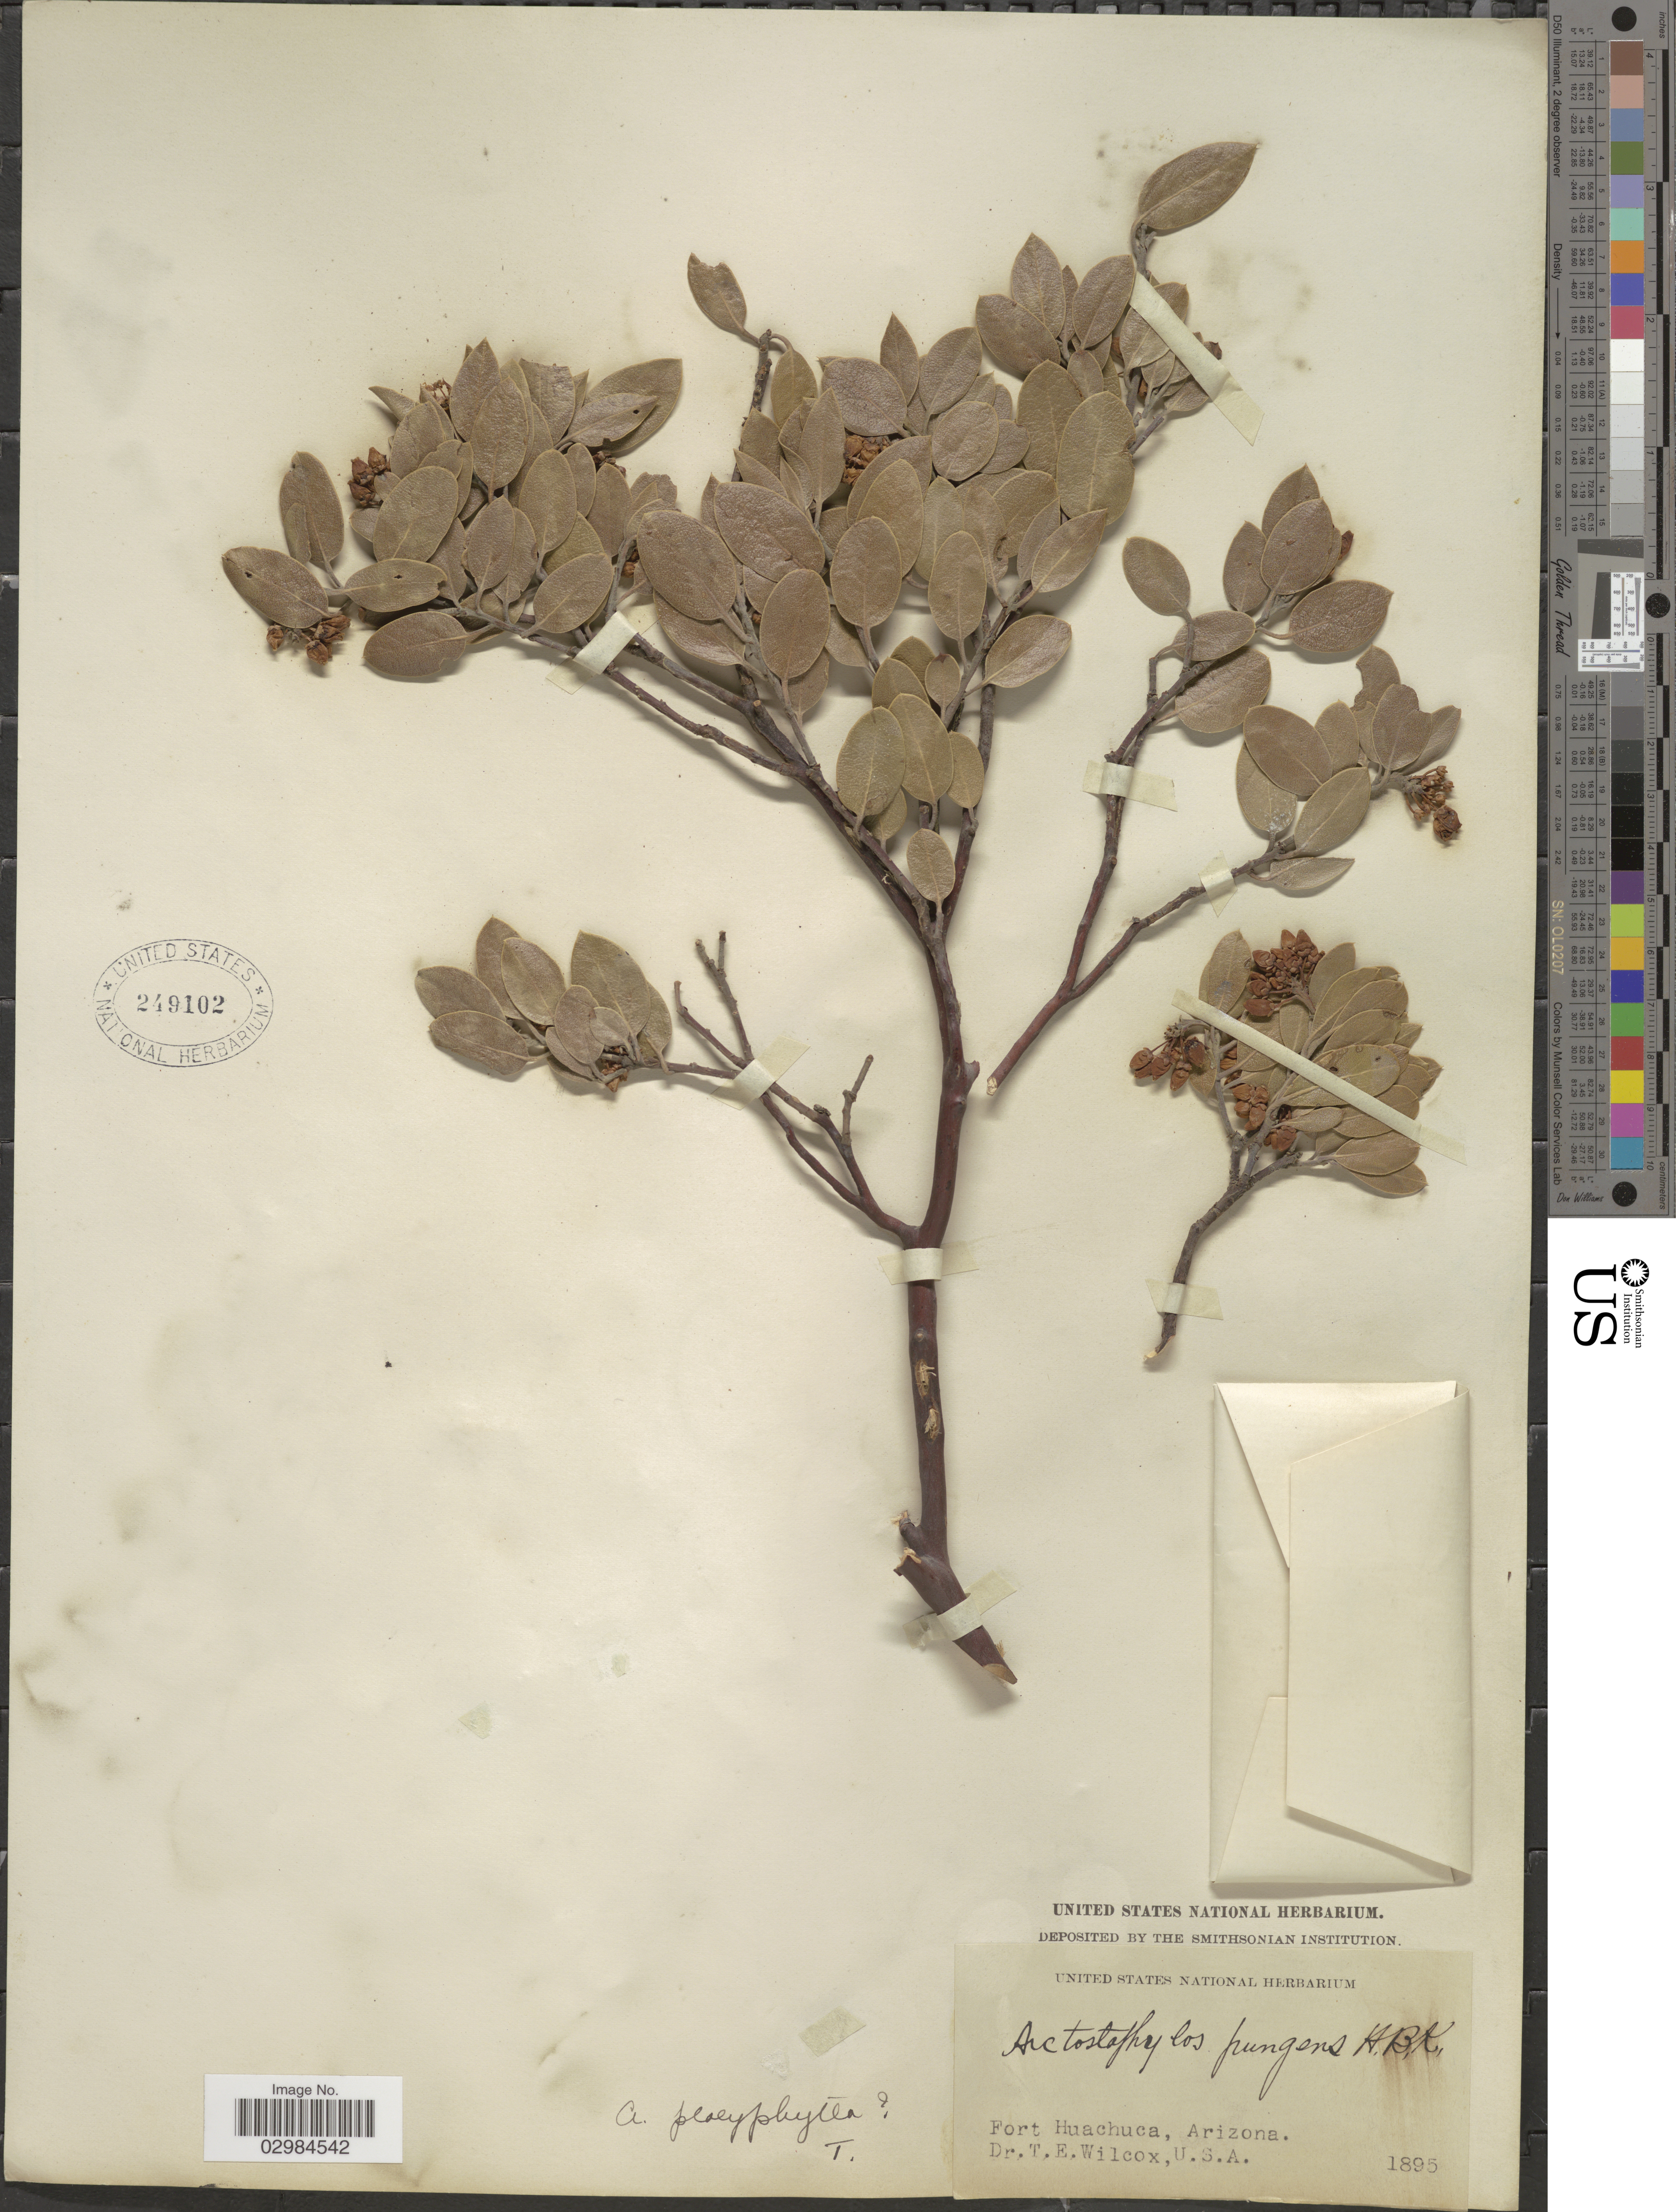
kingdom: Plantae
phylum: Tracheophyta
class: Magnoliopsida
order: Ericales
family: Ericaceae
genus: Arctostaphylos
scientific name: Arctostaphylos pungens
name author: Kunth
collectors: T. E. Wilcox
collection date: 1895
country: United States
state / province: Arizona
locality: Fort Huachuca.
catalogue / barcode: US 249102